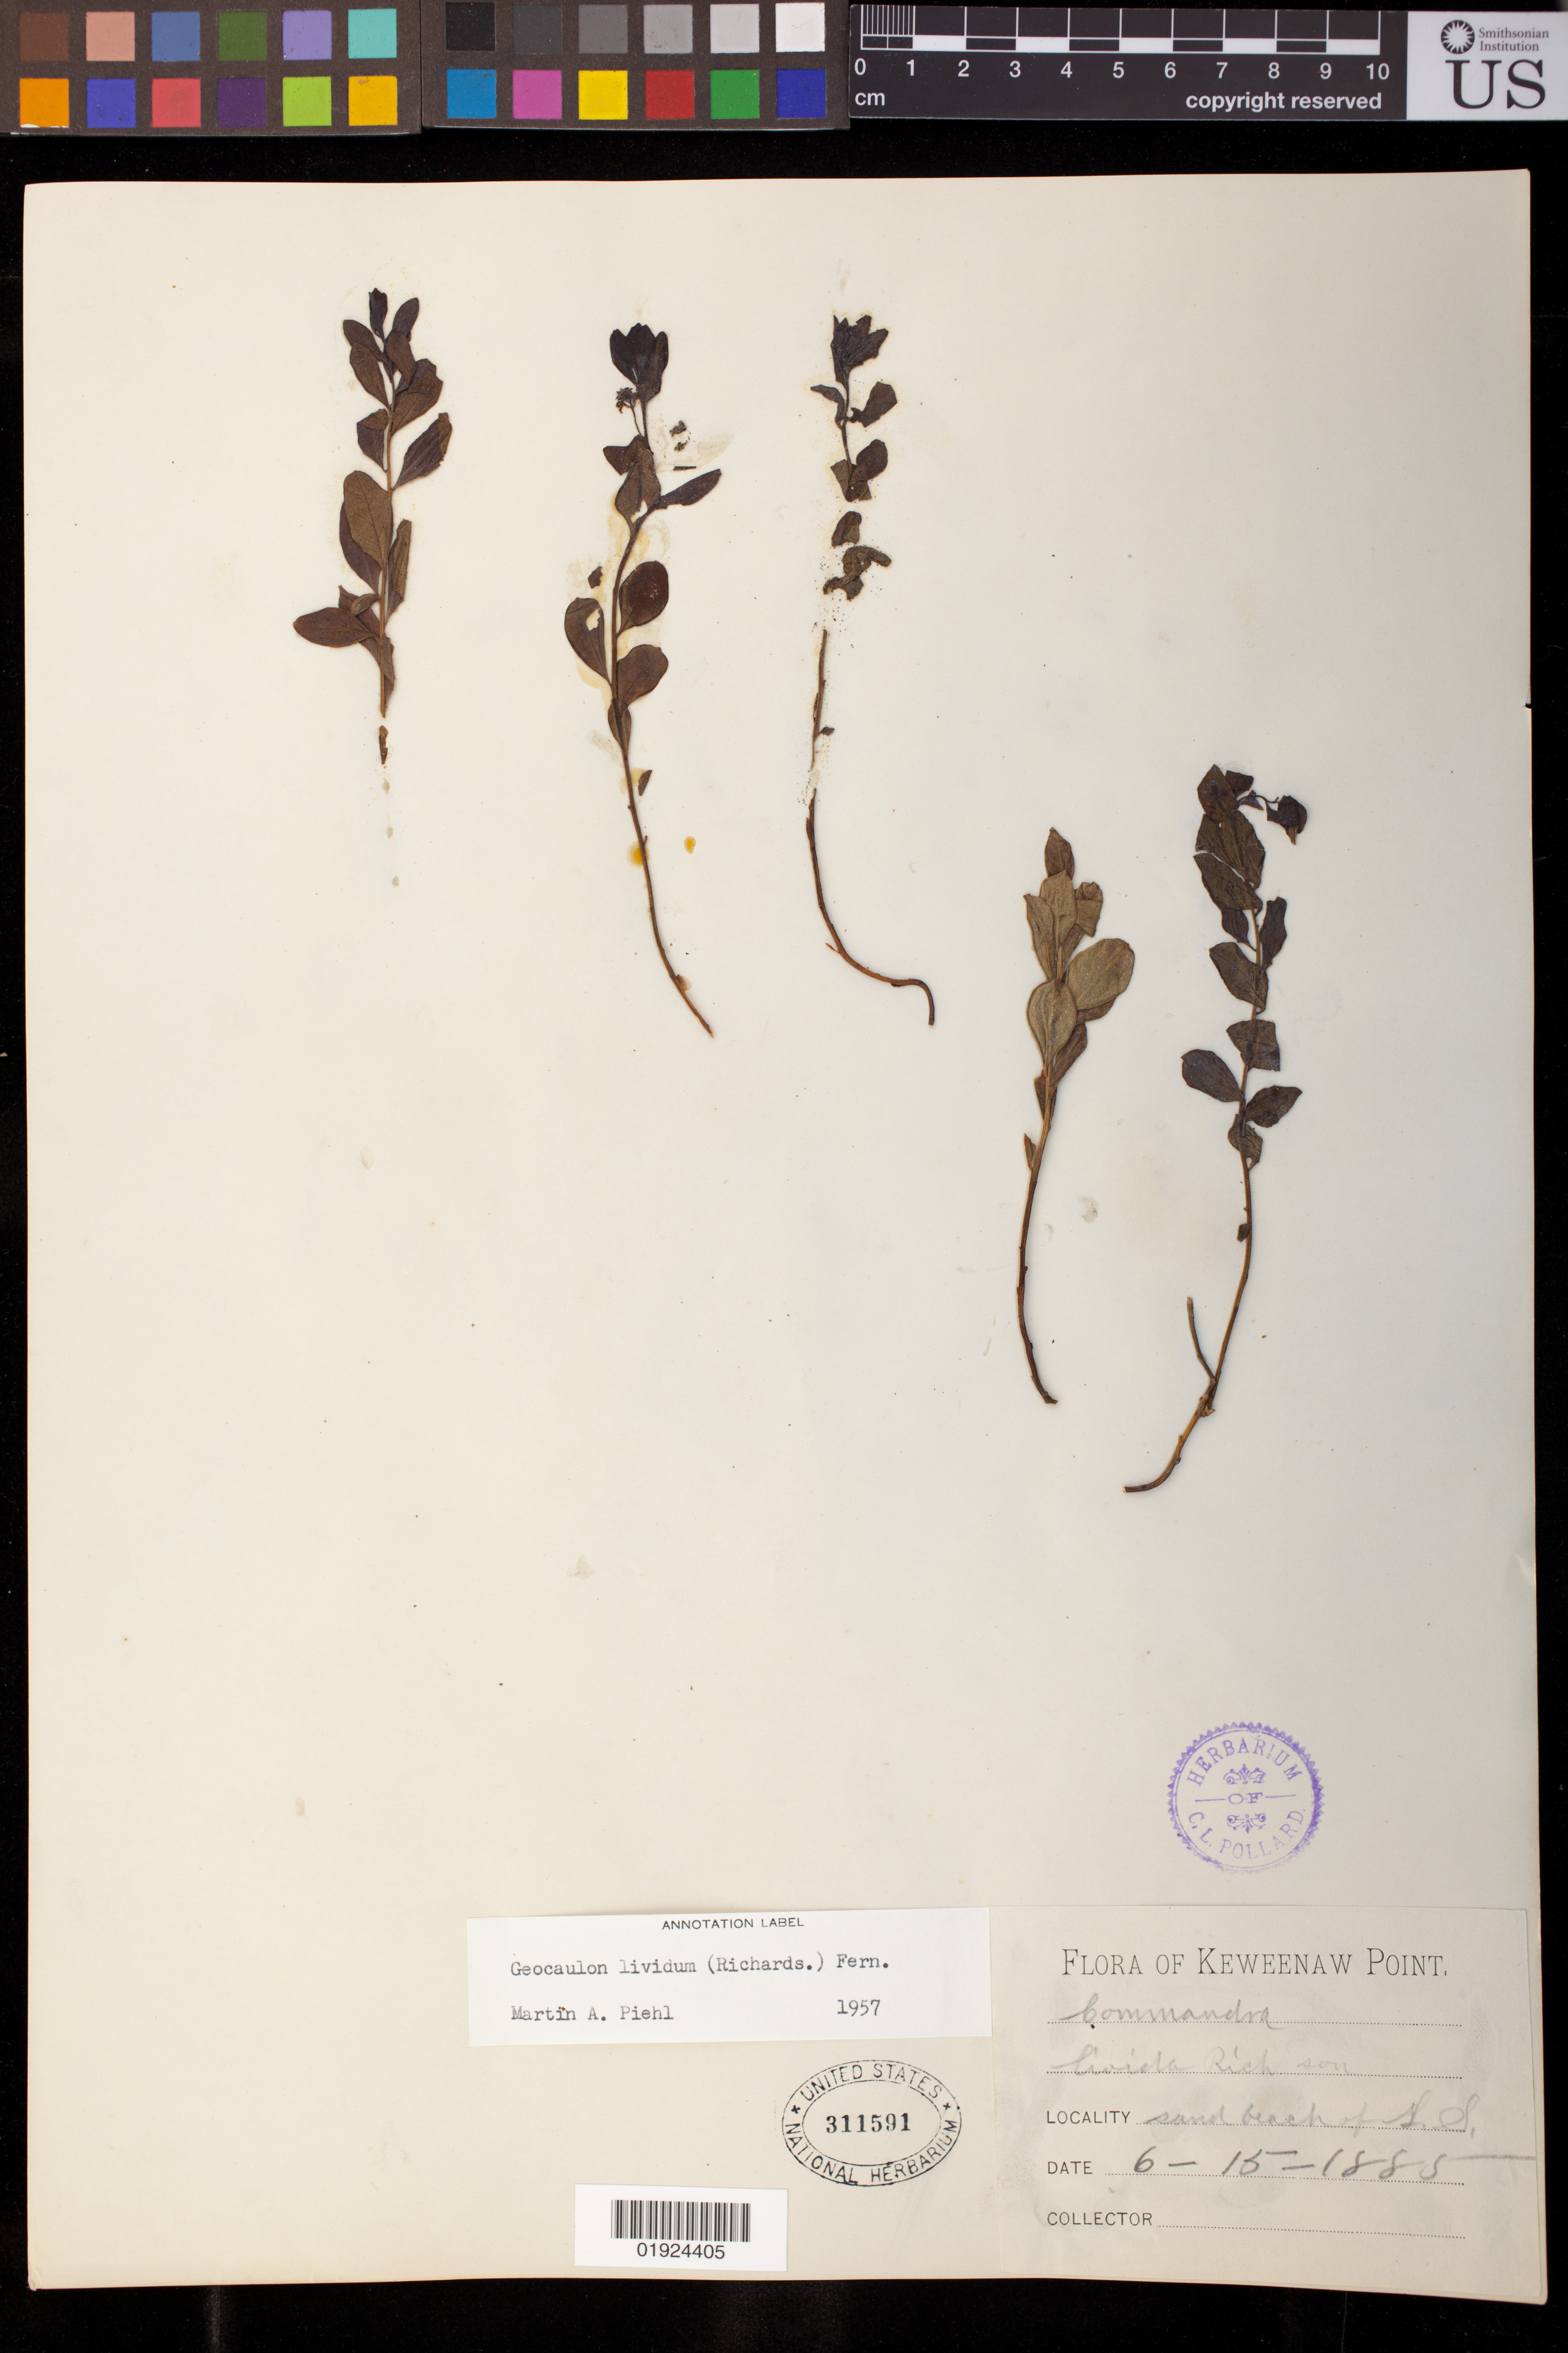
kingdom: Plantae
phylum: Tracheophyta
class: Magnoliopsida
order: Santalales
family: Comandraceae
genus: Comandra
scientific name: Comandra livida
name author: Richardson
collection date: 1885-06-15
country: United States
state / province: Michigan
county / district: Keweenaw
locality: Keweenaw Point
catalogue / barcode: US 311591